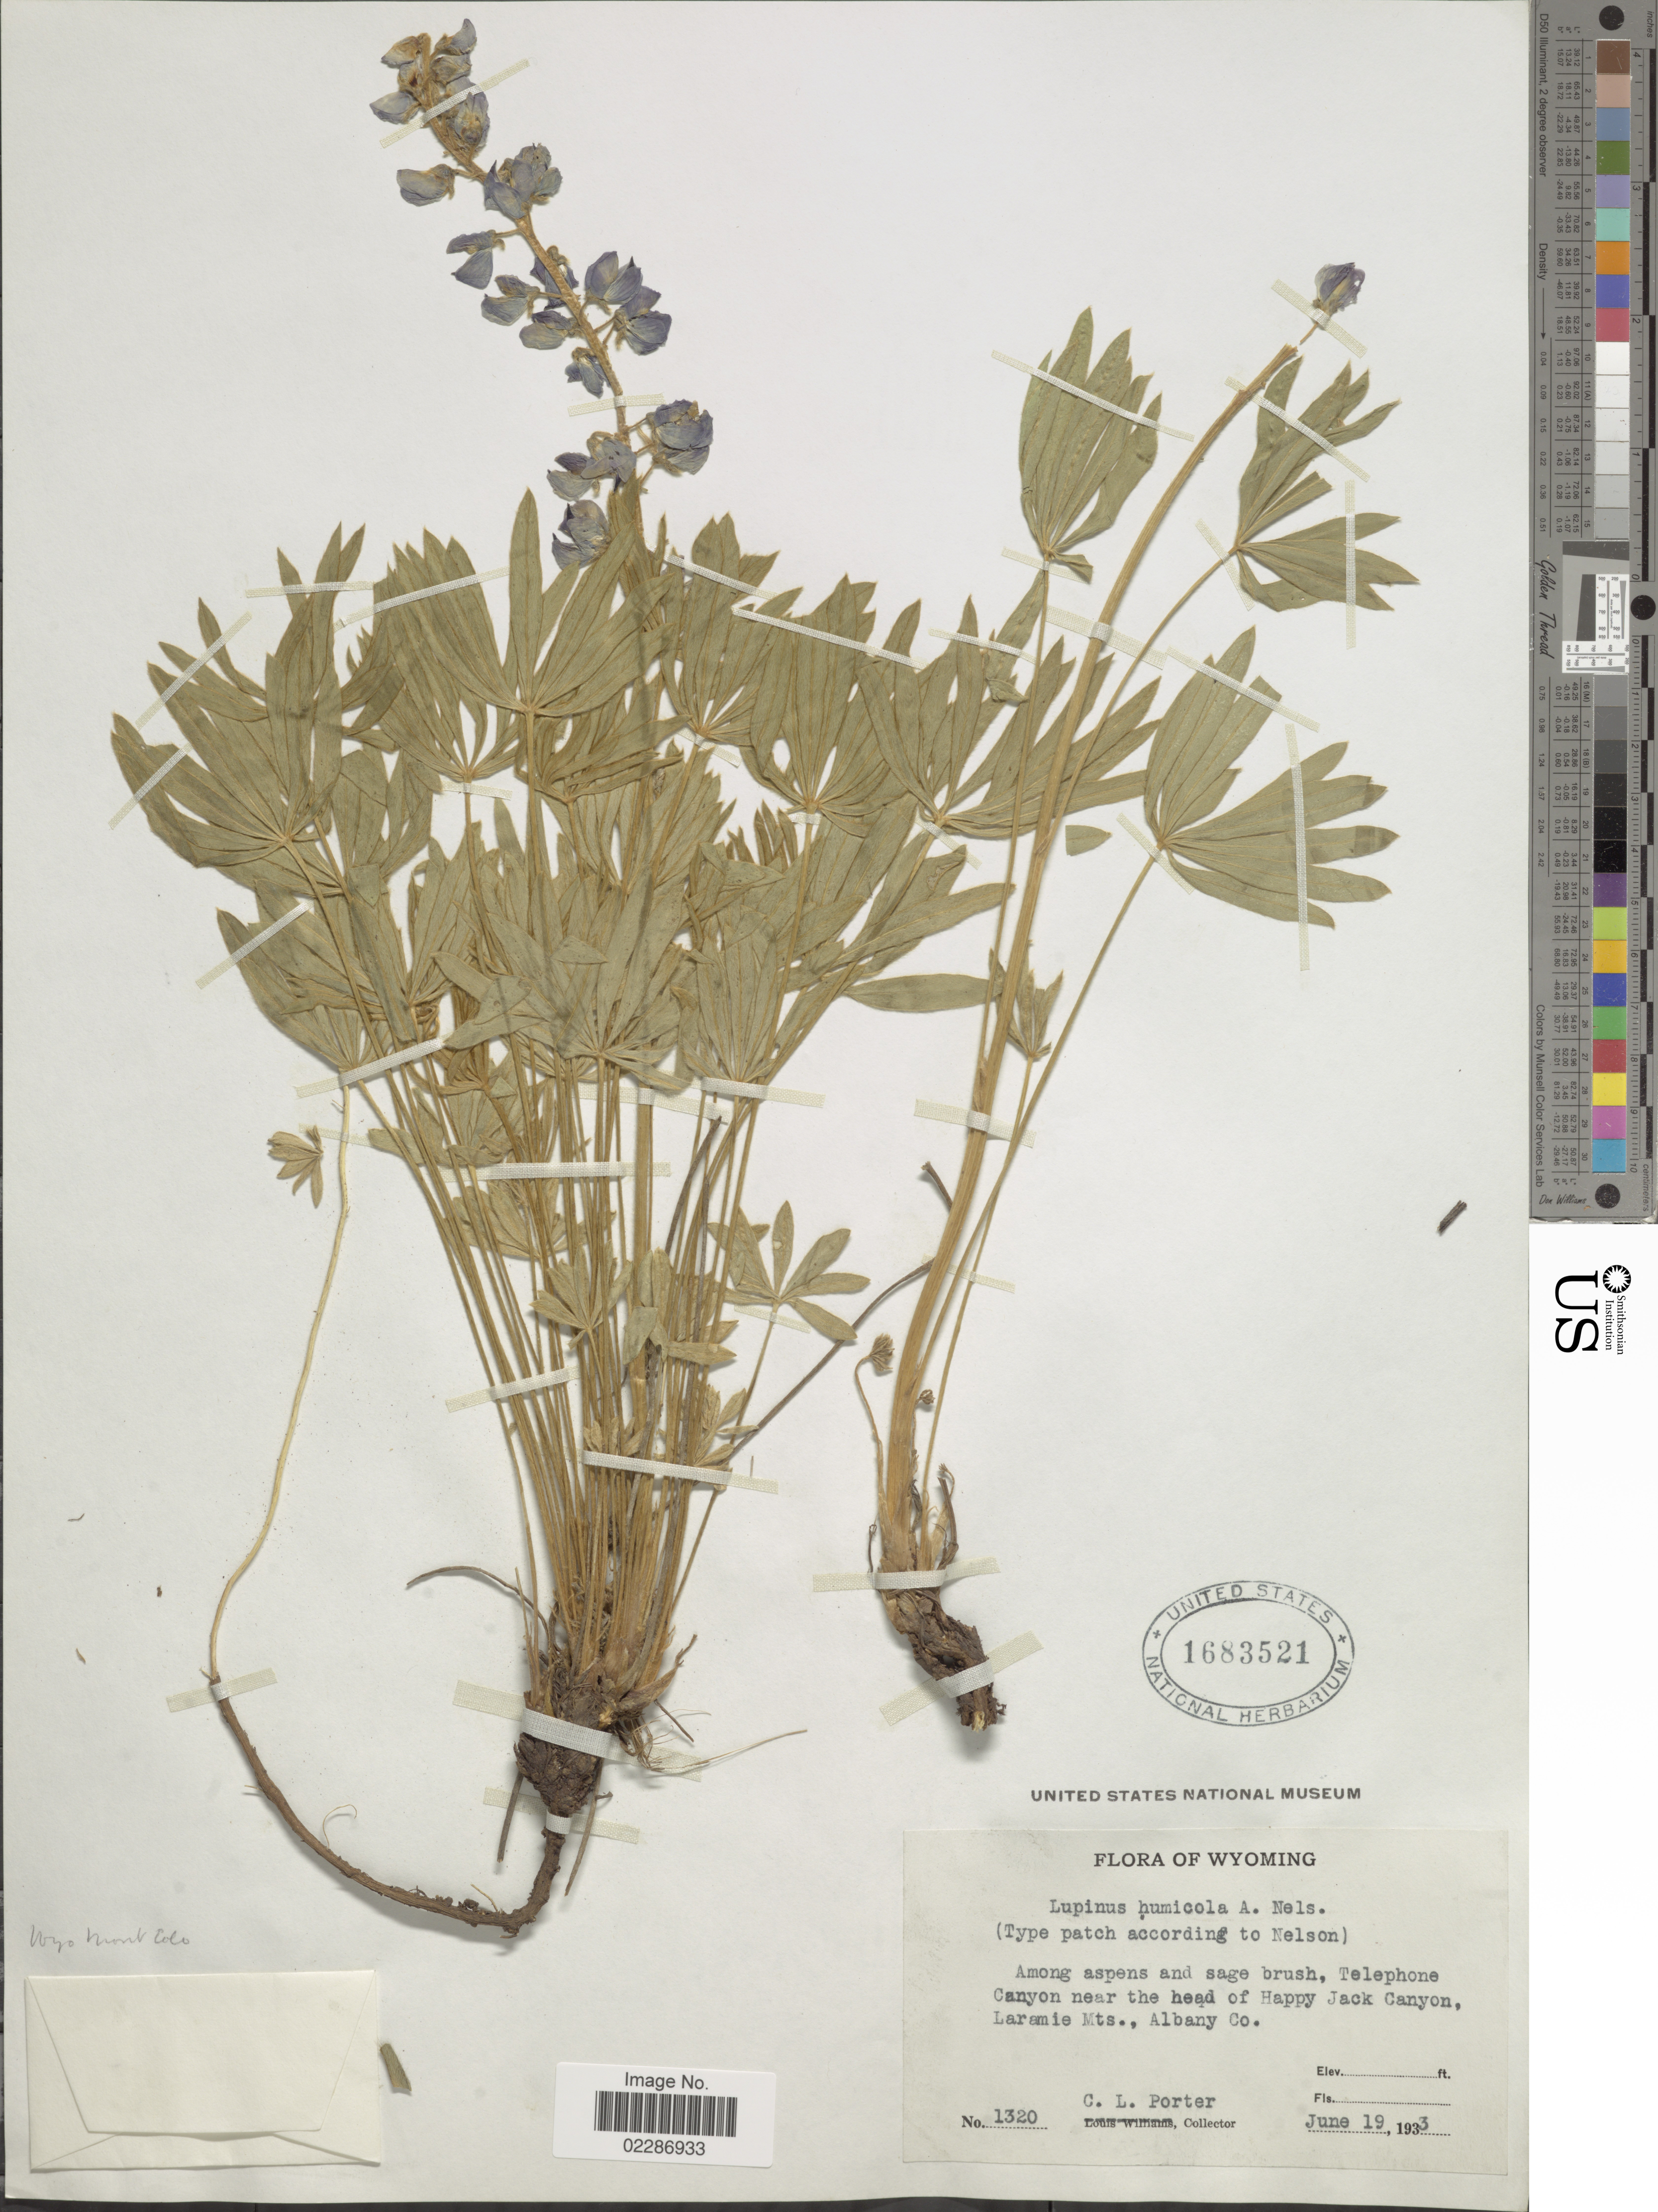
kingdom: Plantae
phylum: Tracheophyta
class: Magnoliopsida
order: Fabales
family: Fabaceae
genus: Lupinus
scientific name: Lupinus wyethii subsp. wyethii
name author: S. Watson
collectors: C. L. Porter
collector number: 1320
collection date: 1933-06-19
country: United States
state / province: Wyoming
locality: Among aspens and sage brush, Telephone Canyon near the head of Happy Jack Canyon, Laramie Mts., Albany Co.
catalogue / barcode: US 1683521